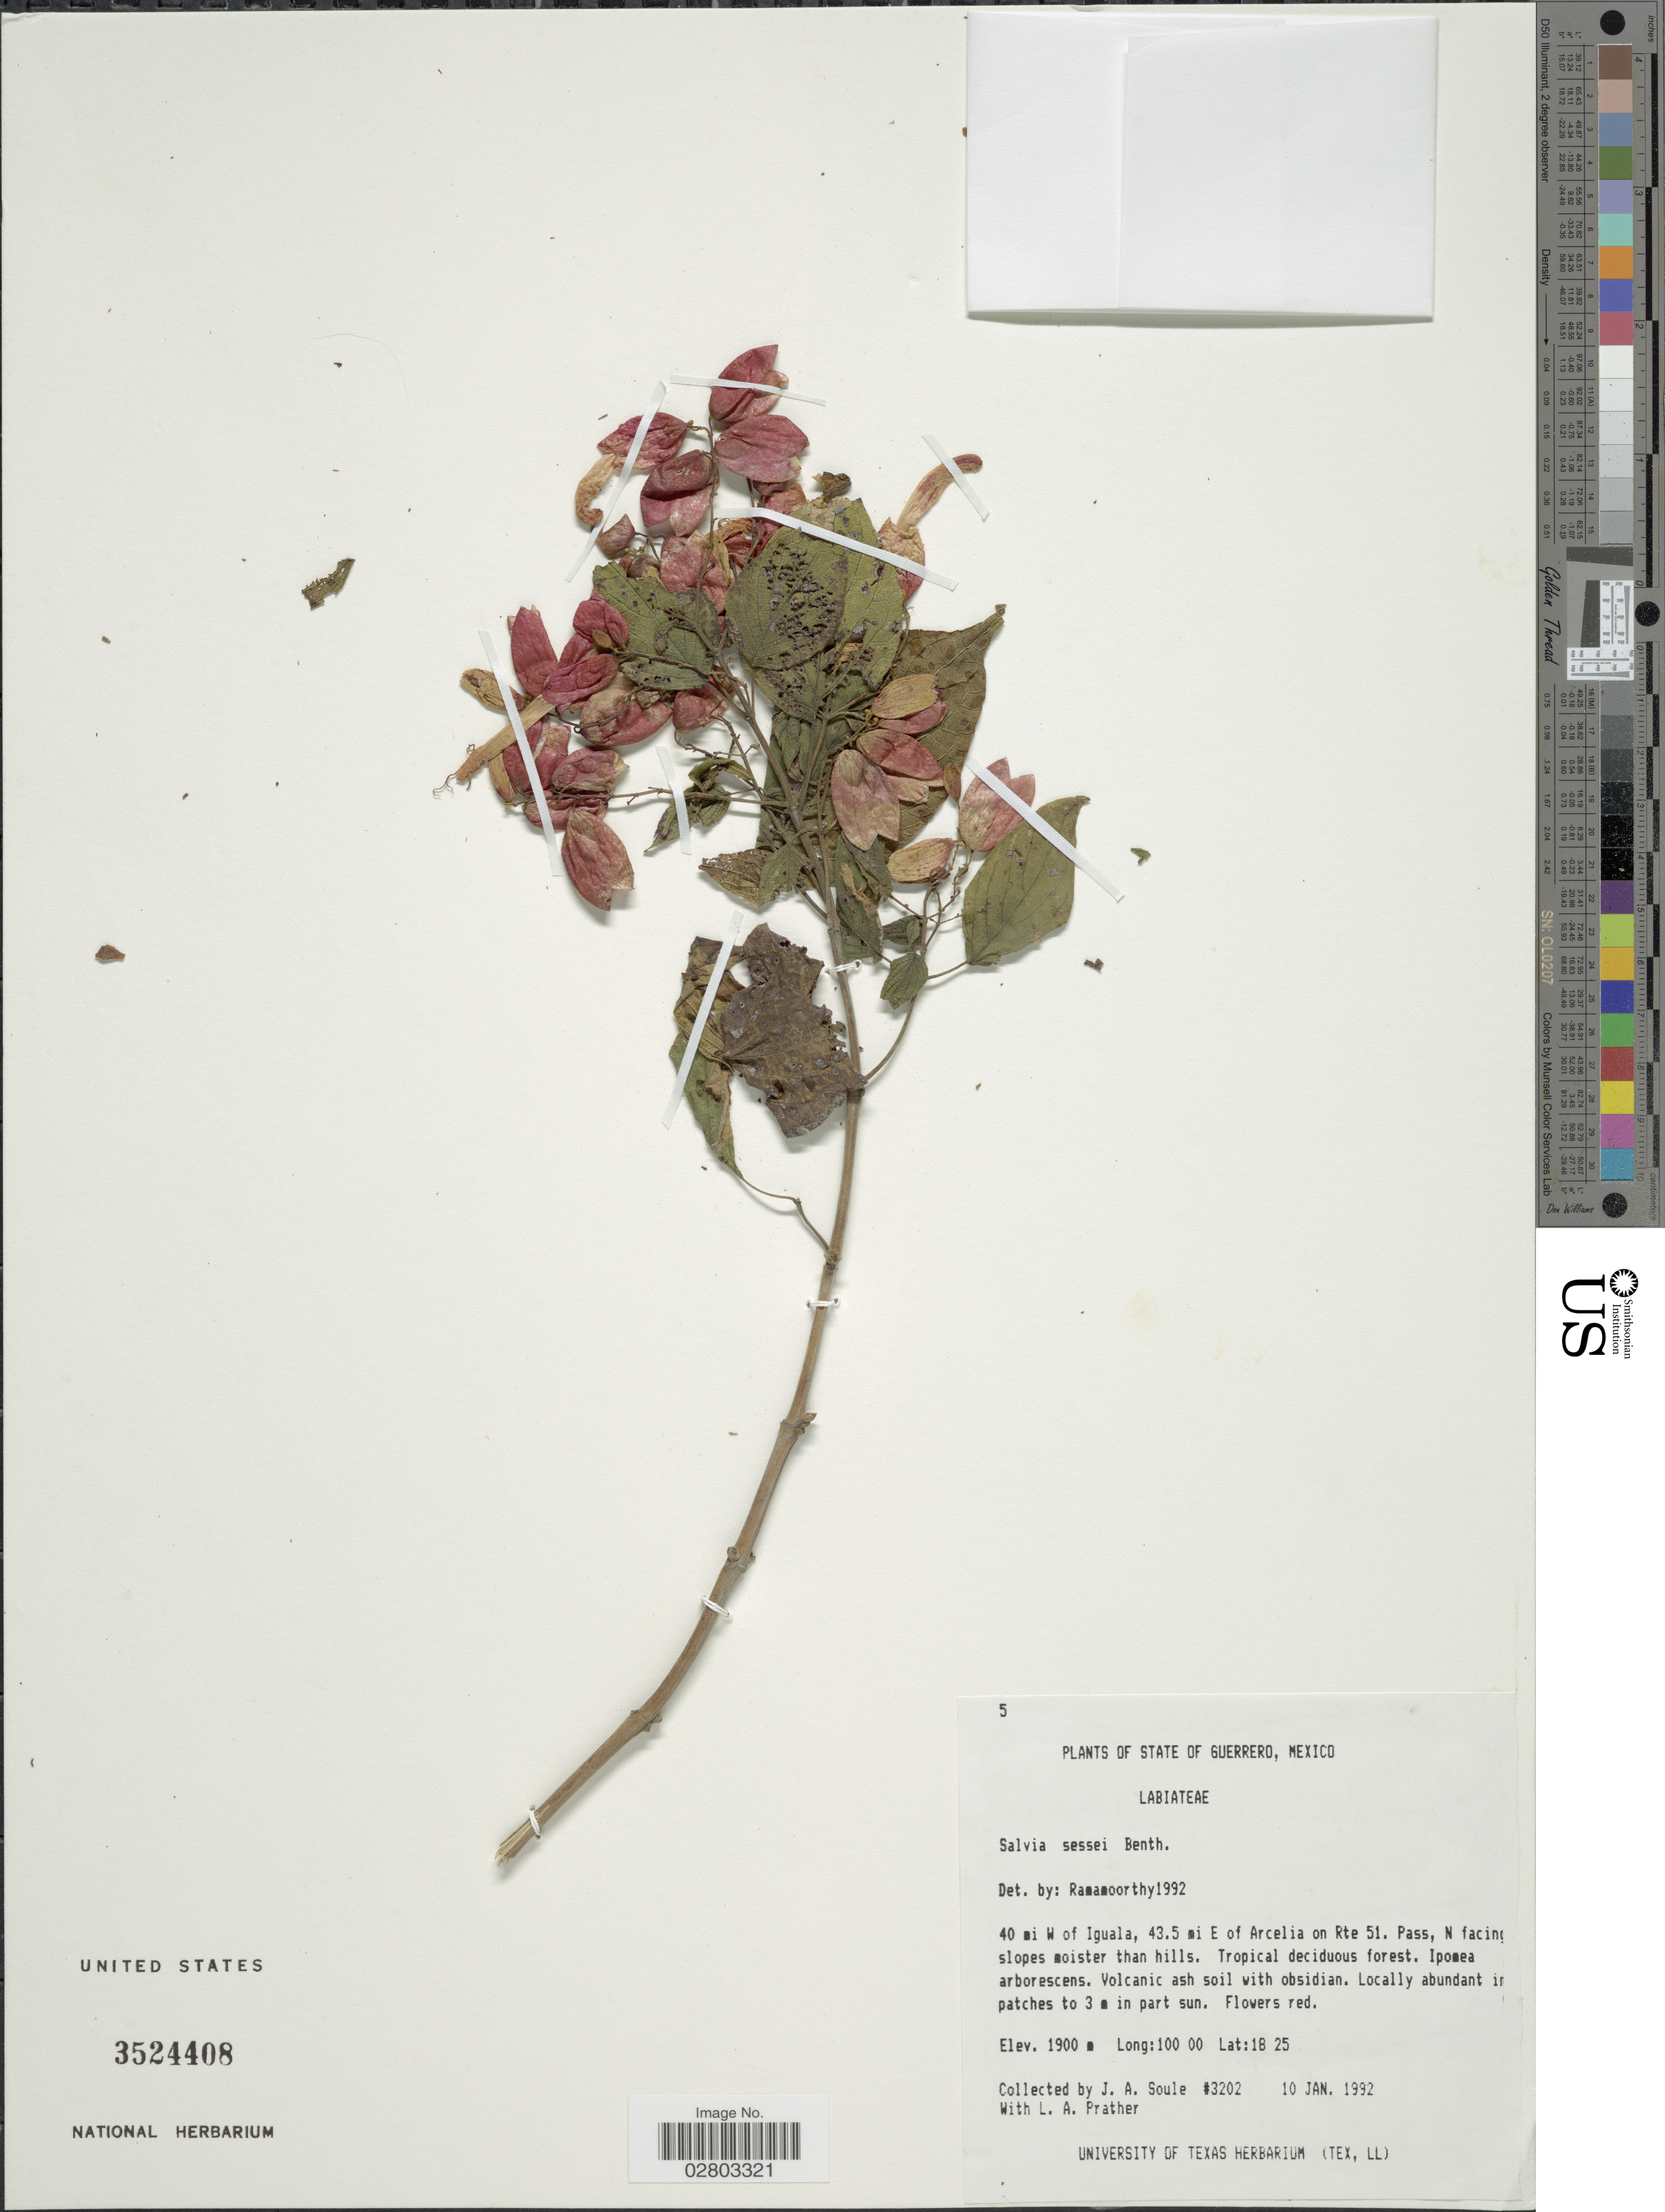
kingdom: Plantae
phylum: Tracheophyta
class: Magnoliopsida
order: Lamiales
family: Lamiaceae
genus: Salvia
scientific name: Salvia sessei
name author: Benth.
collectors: J. Soule & L. A. Prather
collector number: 3202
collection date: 1992-01-10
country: Mexico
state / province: Guerrero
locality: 40 mi W of Iguala, 43.5 mi E of Arcelia on Rte 51. Pass, N facing slopes moister than hills.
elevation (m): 1900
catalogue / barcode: US 3524408